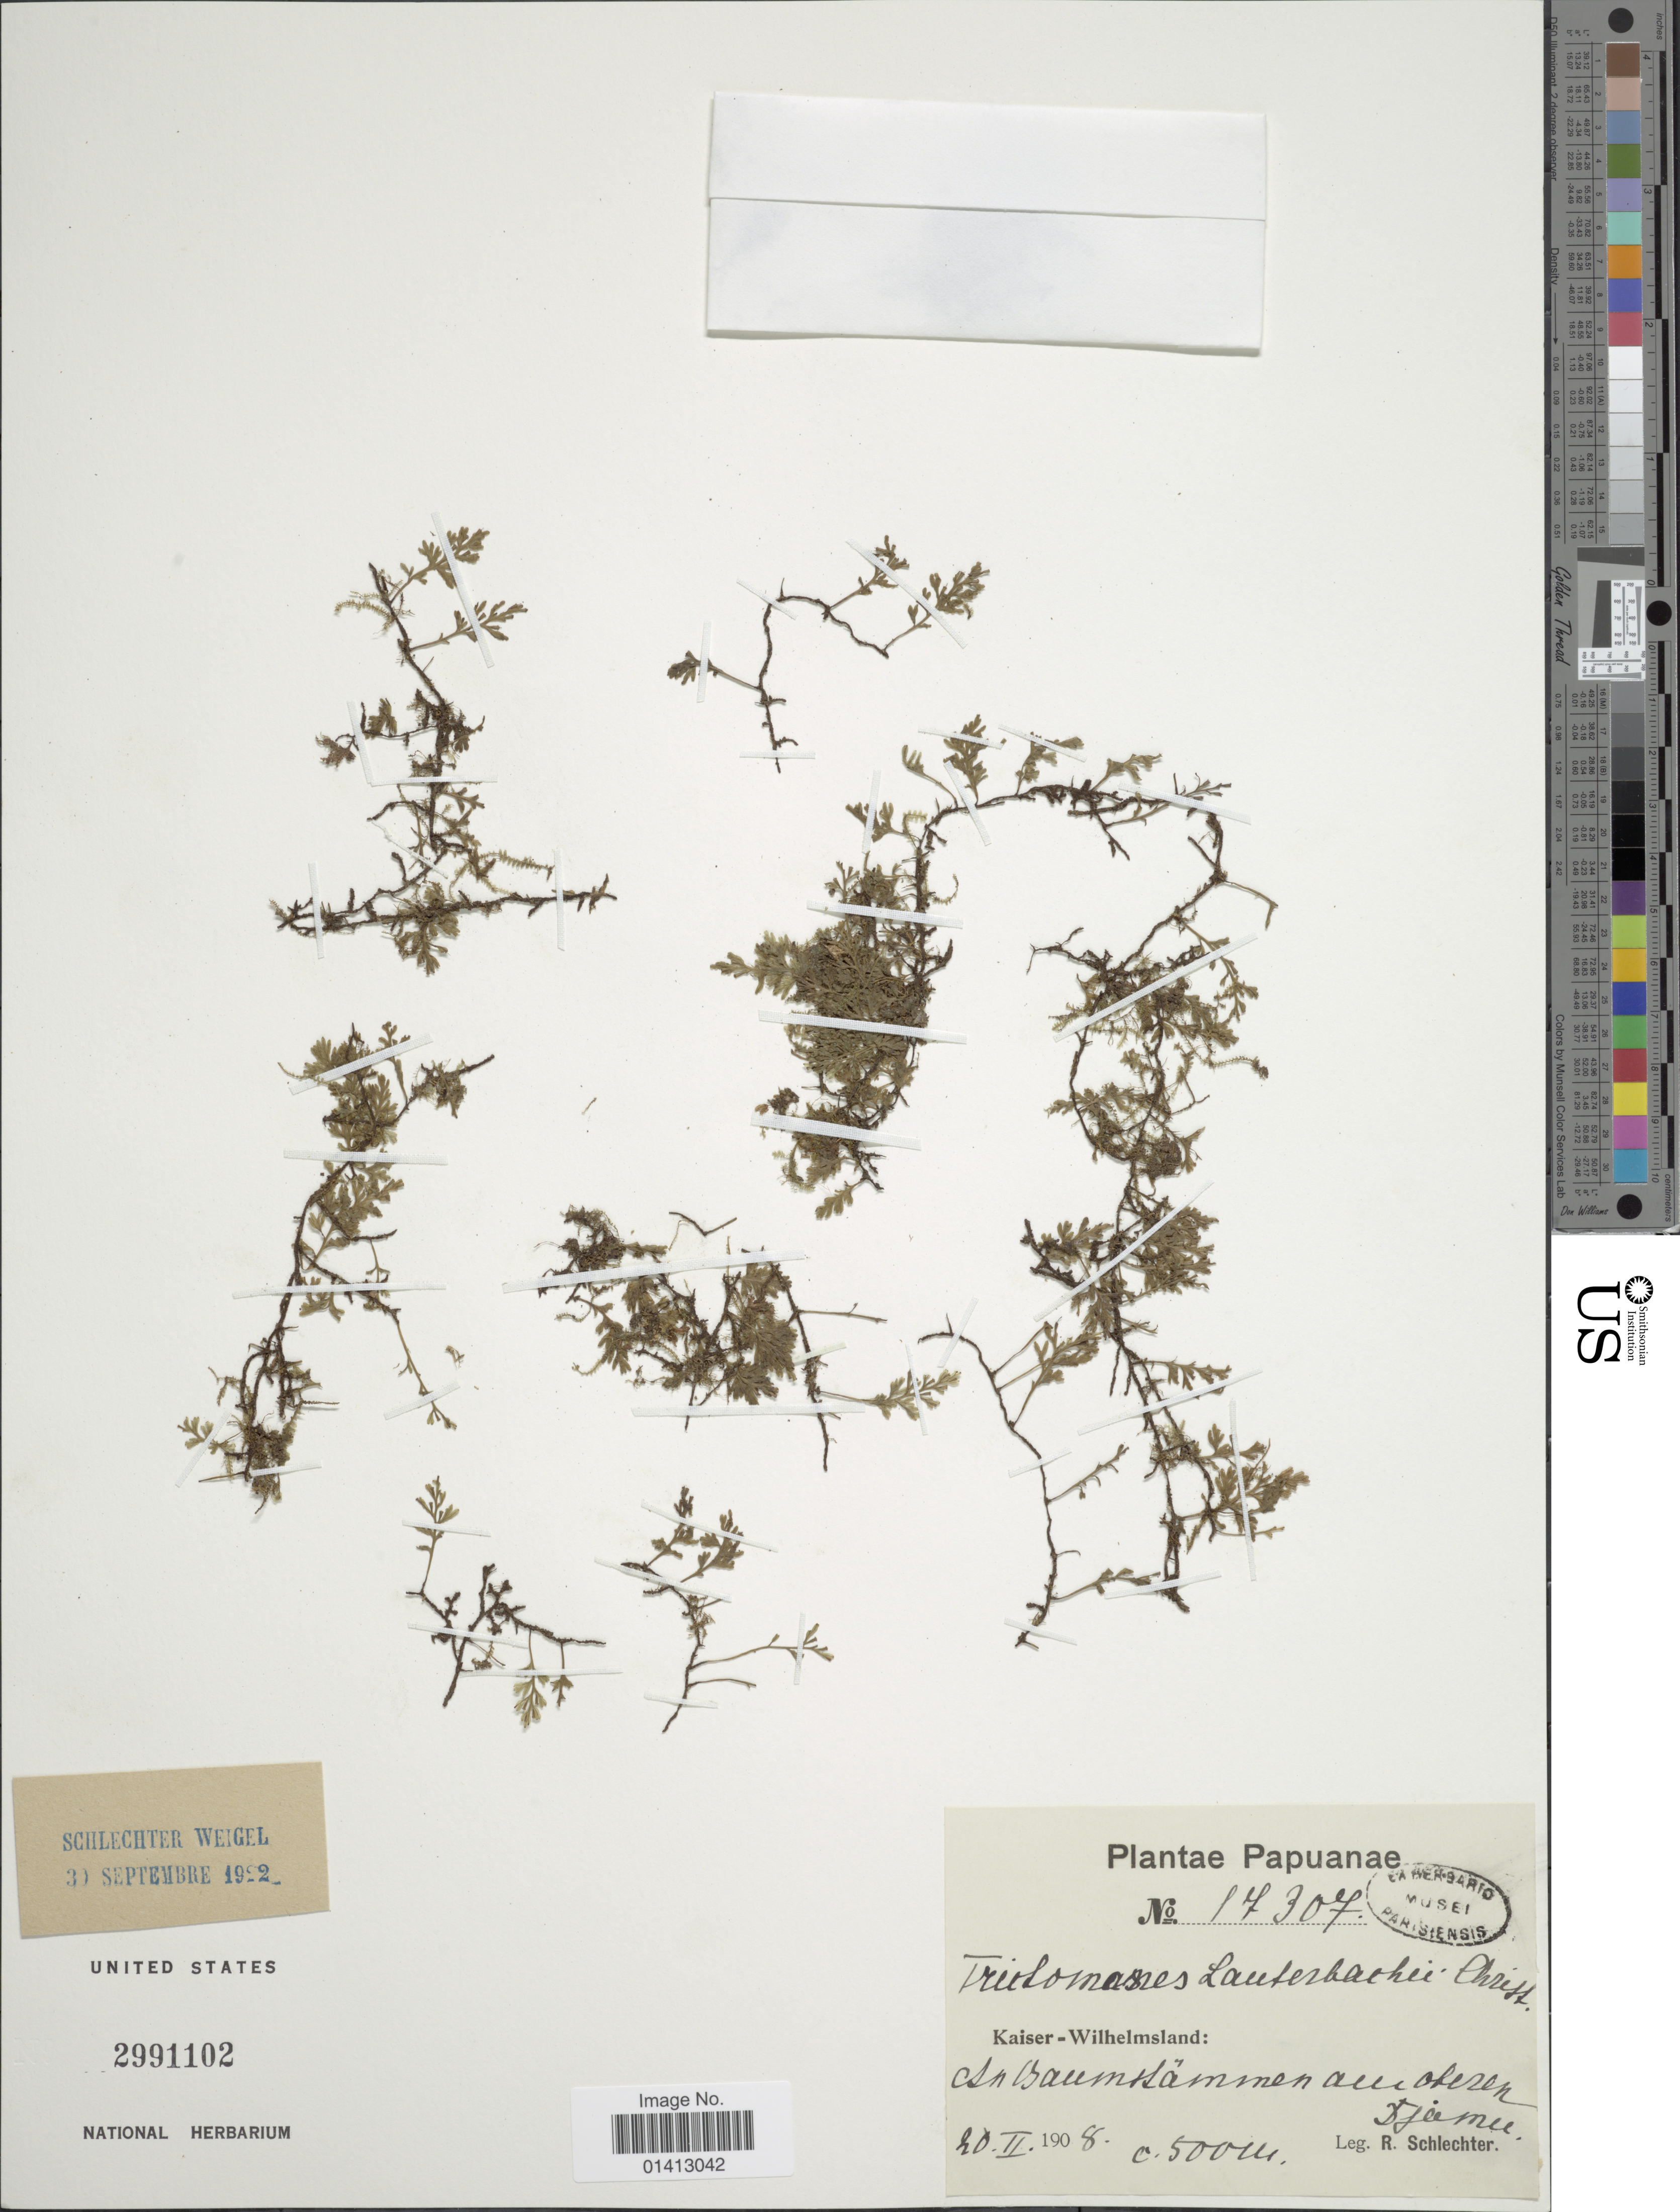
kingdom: Plantae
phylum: Tracheophyta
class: Polypodiopsida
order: Hymenophyllales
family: Hymenophyllaceae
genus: Crepidomanes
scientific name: Crepidomanes lauterbachii (Christ) comb. ined., 2015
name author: (Christ)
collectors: F. R. R. Schlechter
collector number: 17307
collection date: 1908-02-20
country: Papua New Guinea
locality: An Baumstämmen am oberen Djamu.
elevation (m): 500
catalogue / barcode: US 2991102